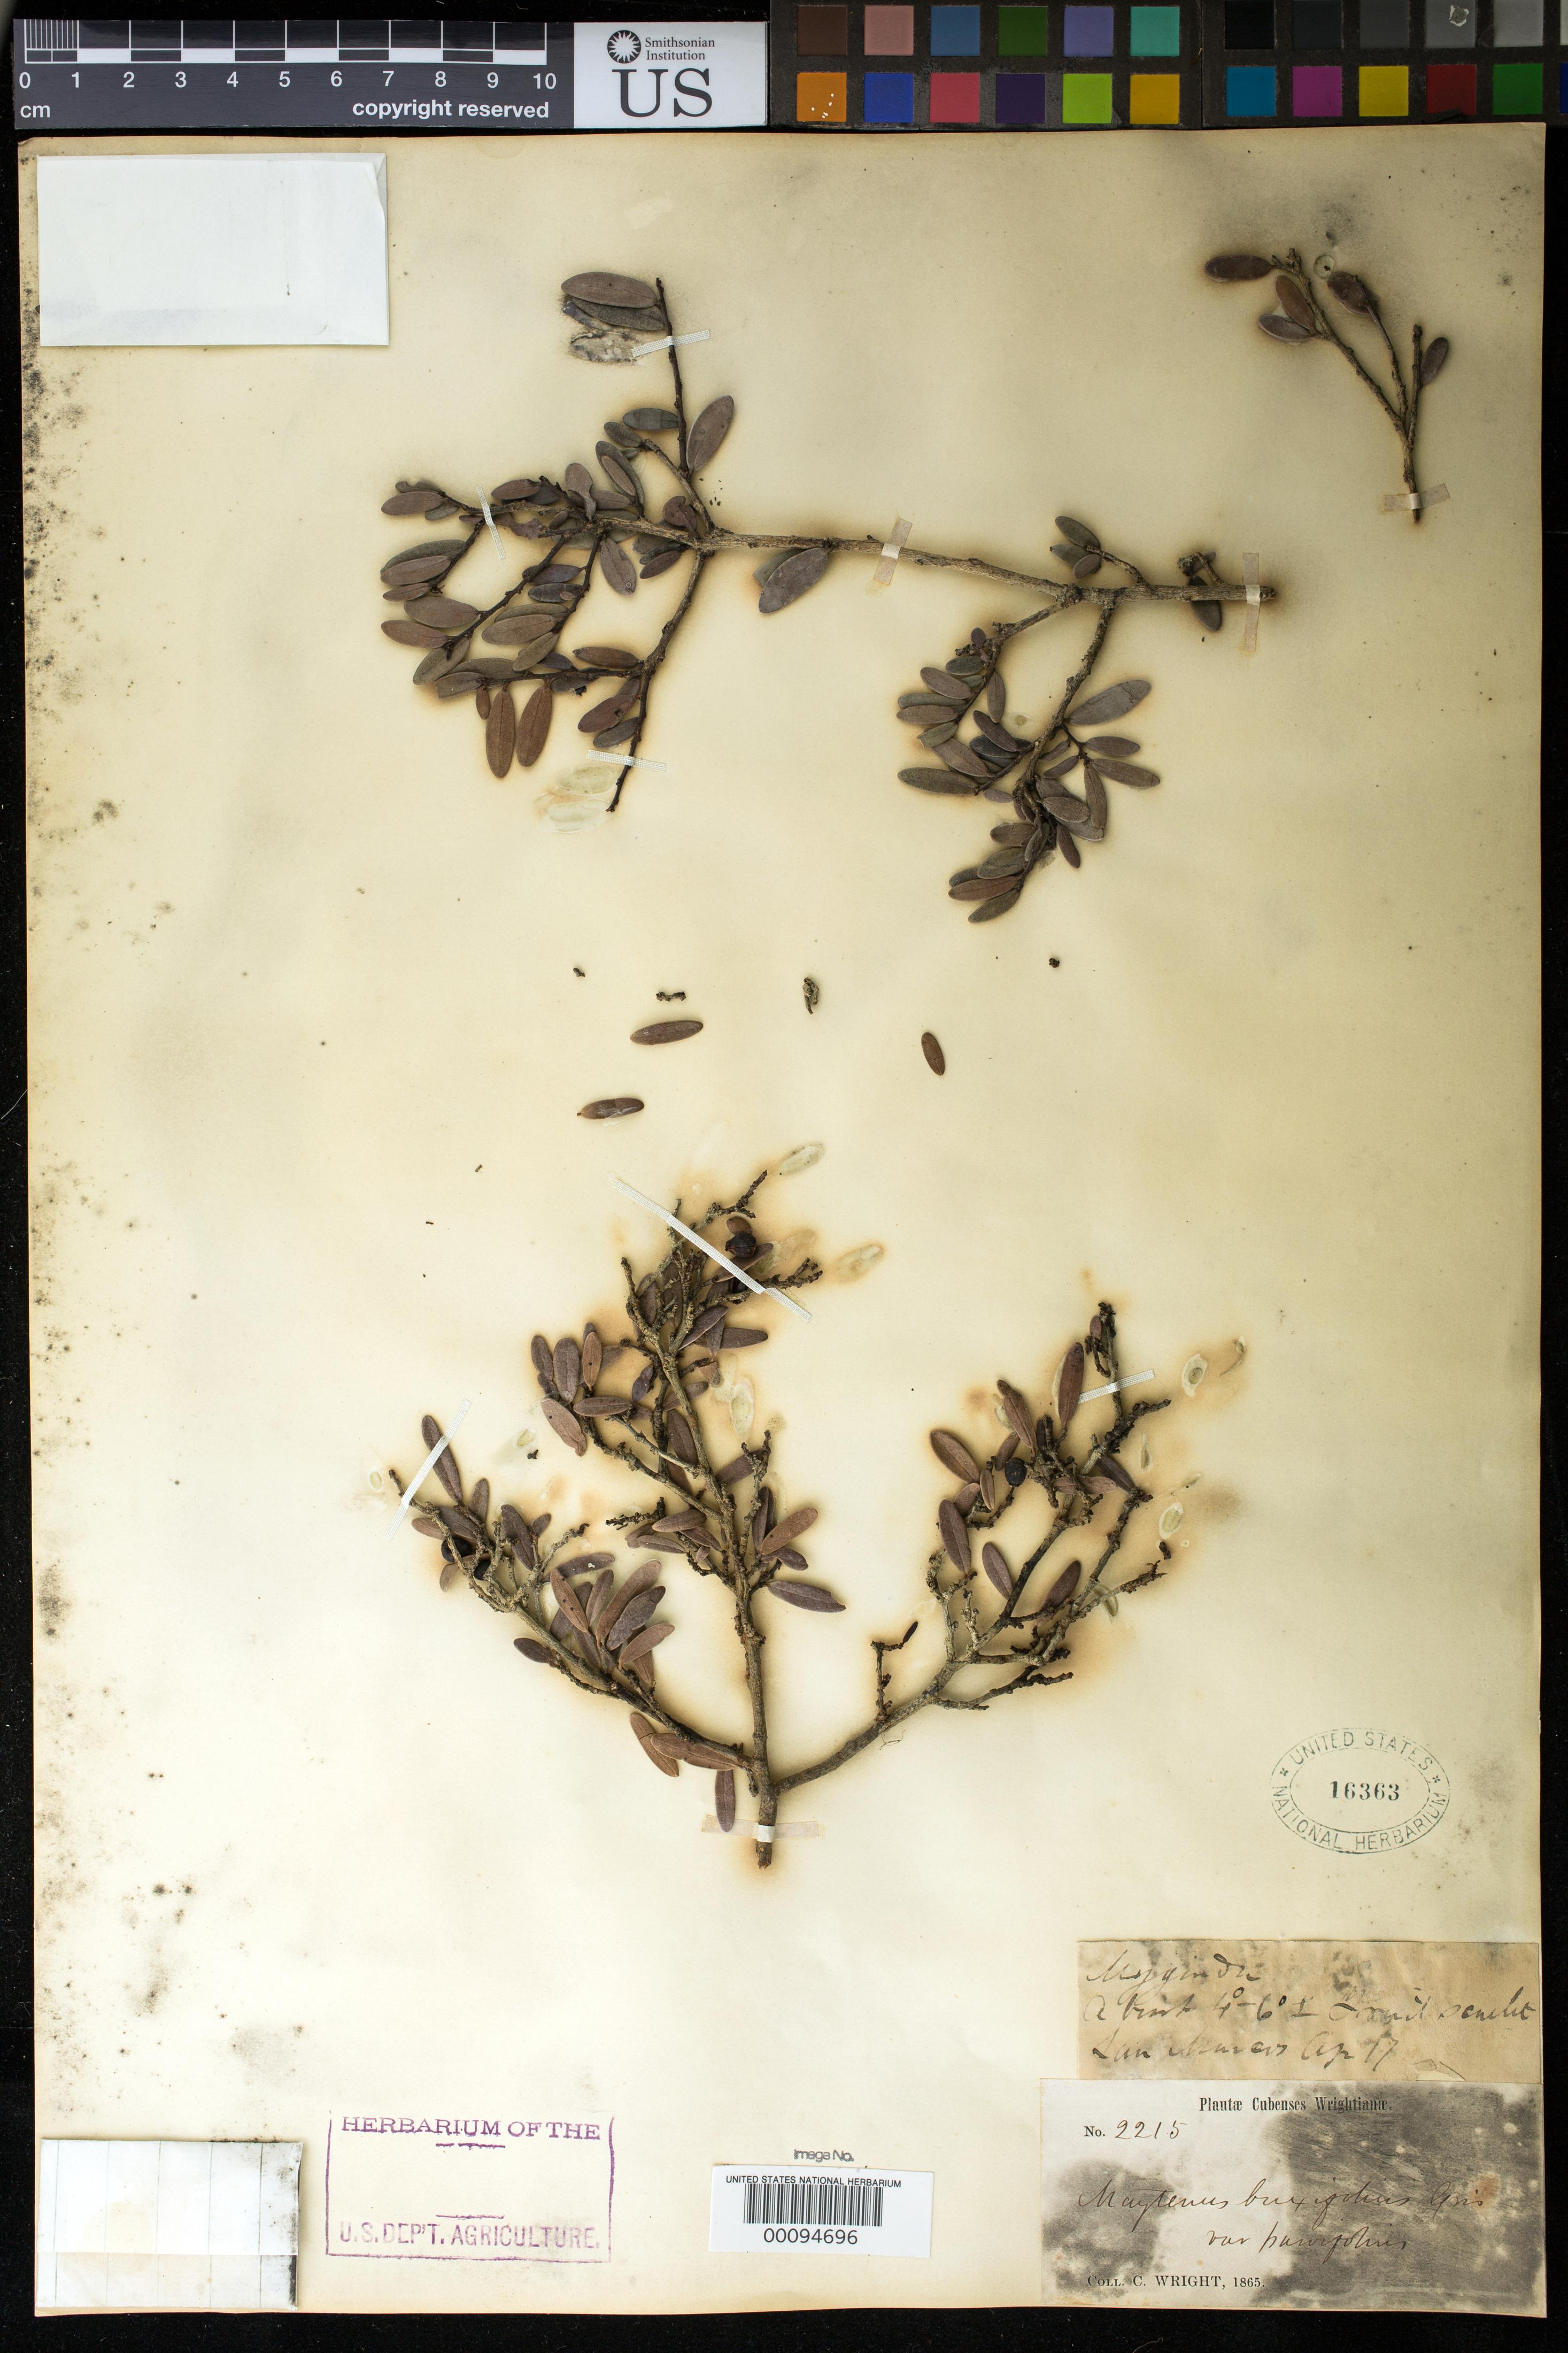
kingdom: Plantae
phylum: Tracheophyta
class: Magnoliopsida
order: Celastrales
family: Celastraceae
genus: Maytenus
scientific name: Maytenus buxifolia var. parvifolia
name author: Griseb.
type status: Type Collection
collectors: C. Wright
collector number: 2215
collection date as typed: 1865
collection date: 1865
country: Cuba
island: Greater Antilles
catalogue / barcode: US 16363